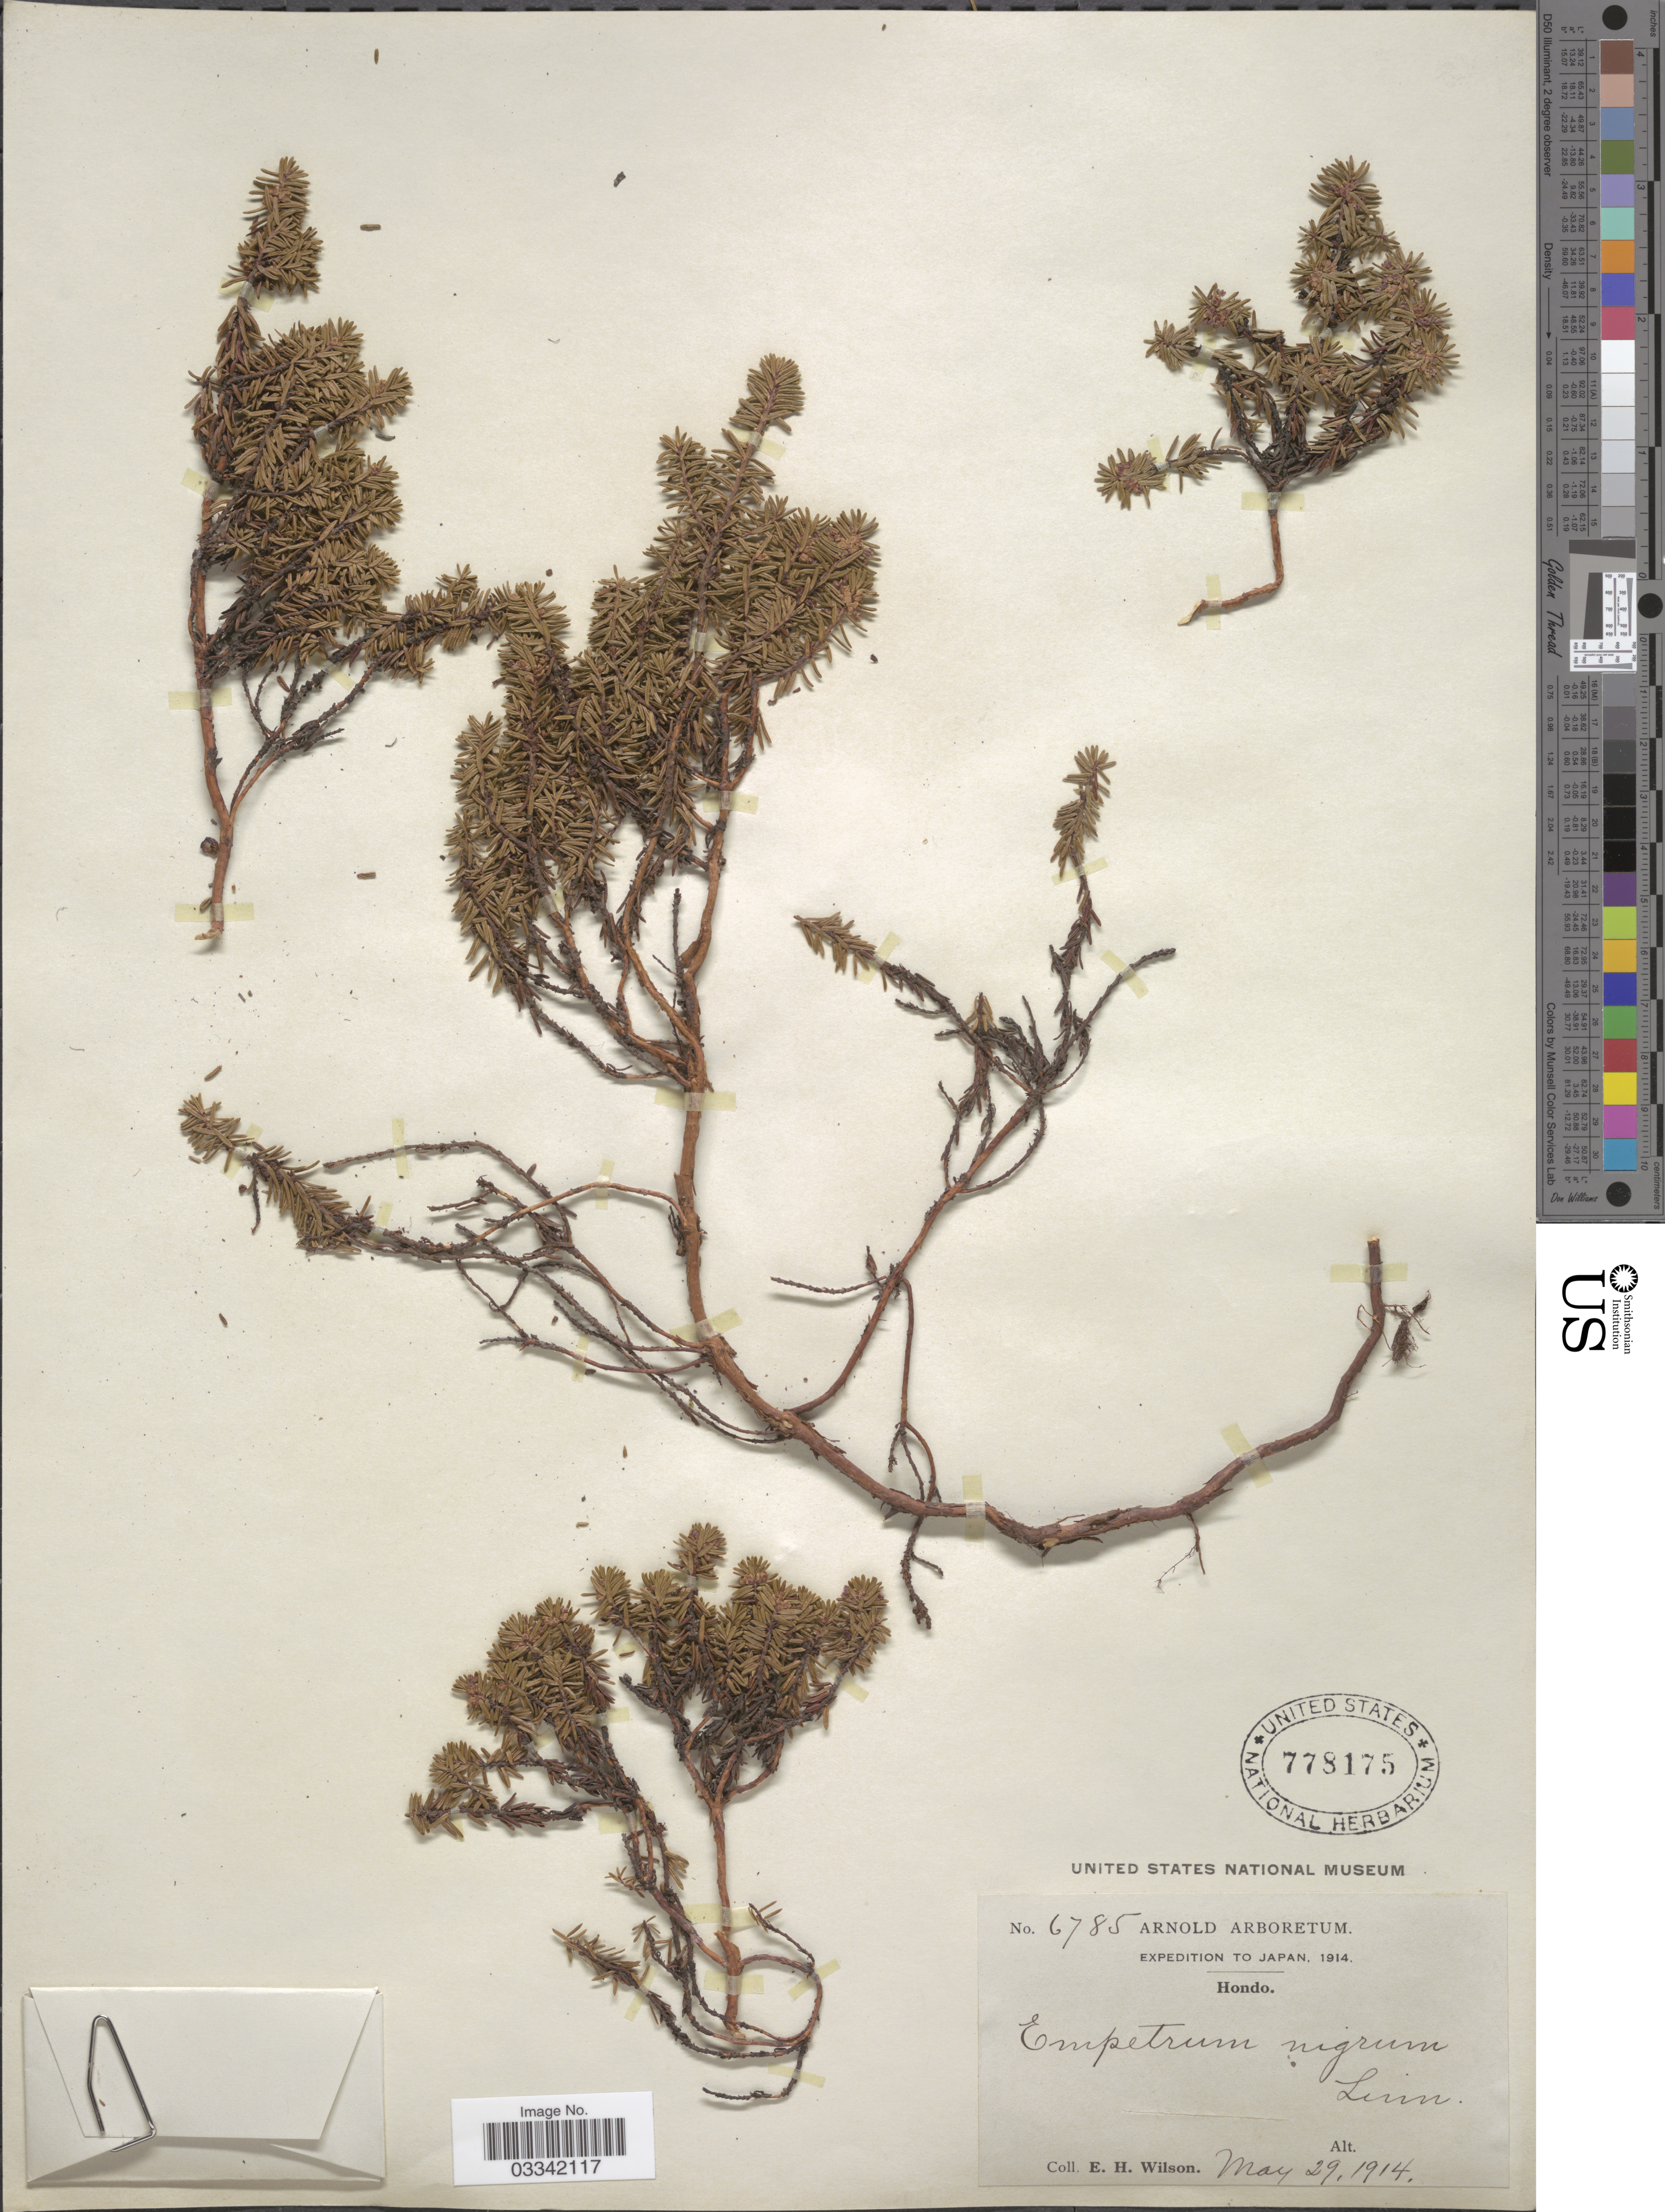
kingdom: Plantae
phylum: Tracheophyta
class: Magnoliopsida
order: Ericales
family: Ericaceae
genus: Empetrum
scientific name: Empetrum nigrum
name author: L.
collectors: E. Wilson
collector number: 6785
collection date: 1914-05-29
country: Japan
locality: Hondo.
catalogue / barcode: US 778175